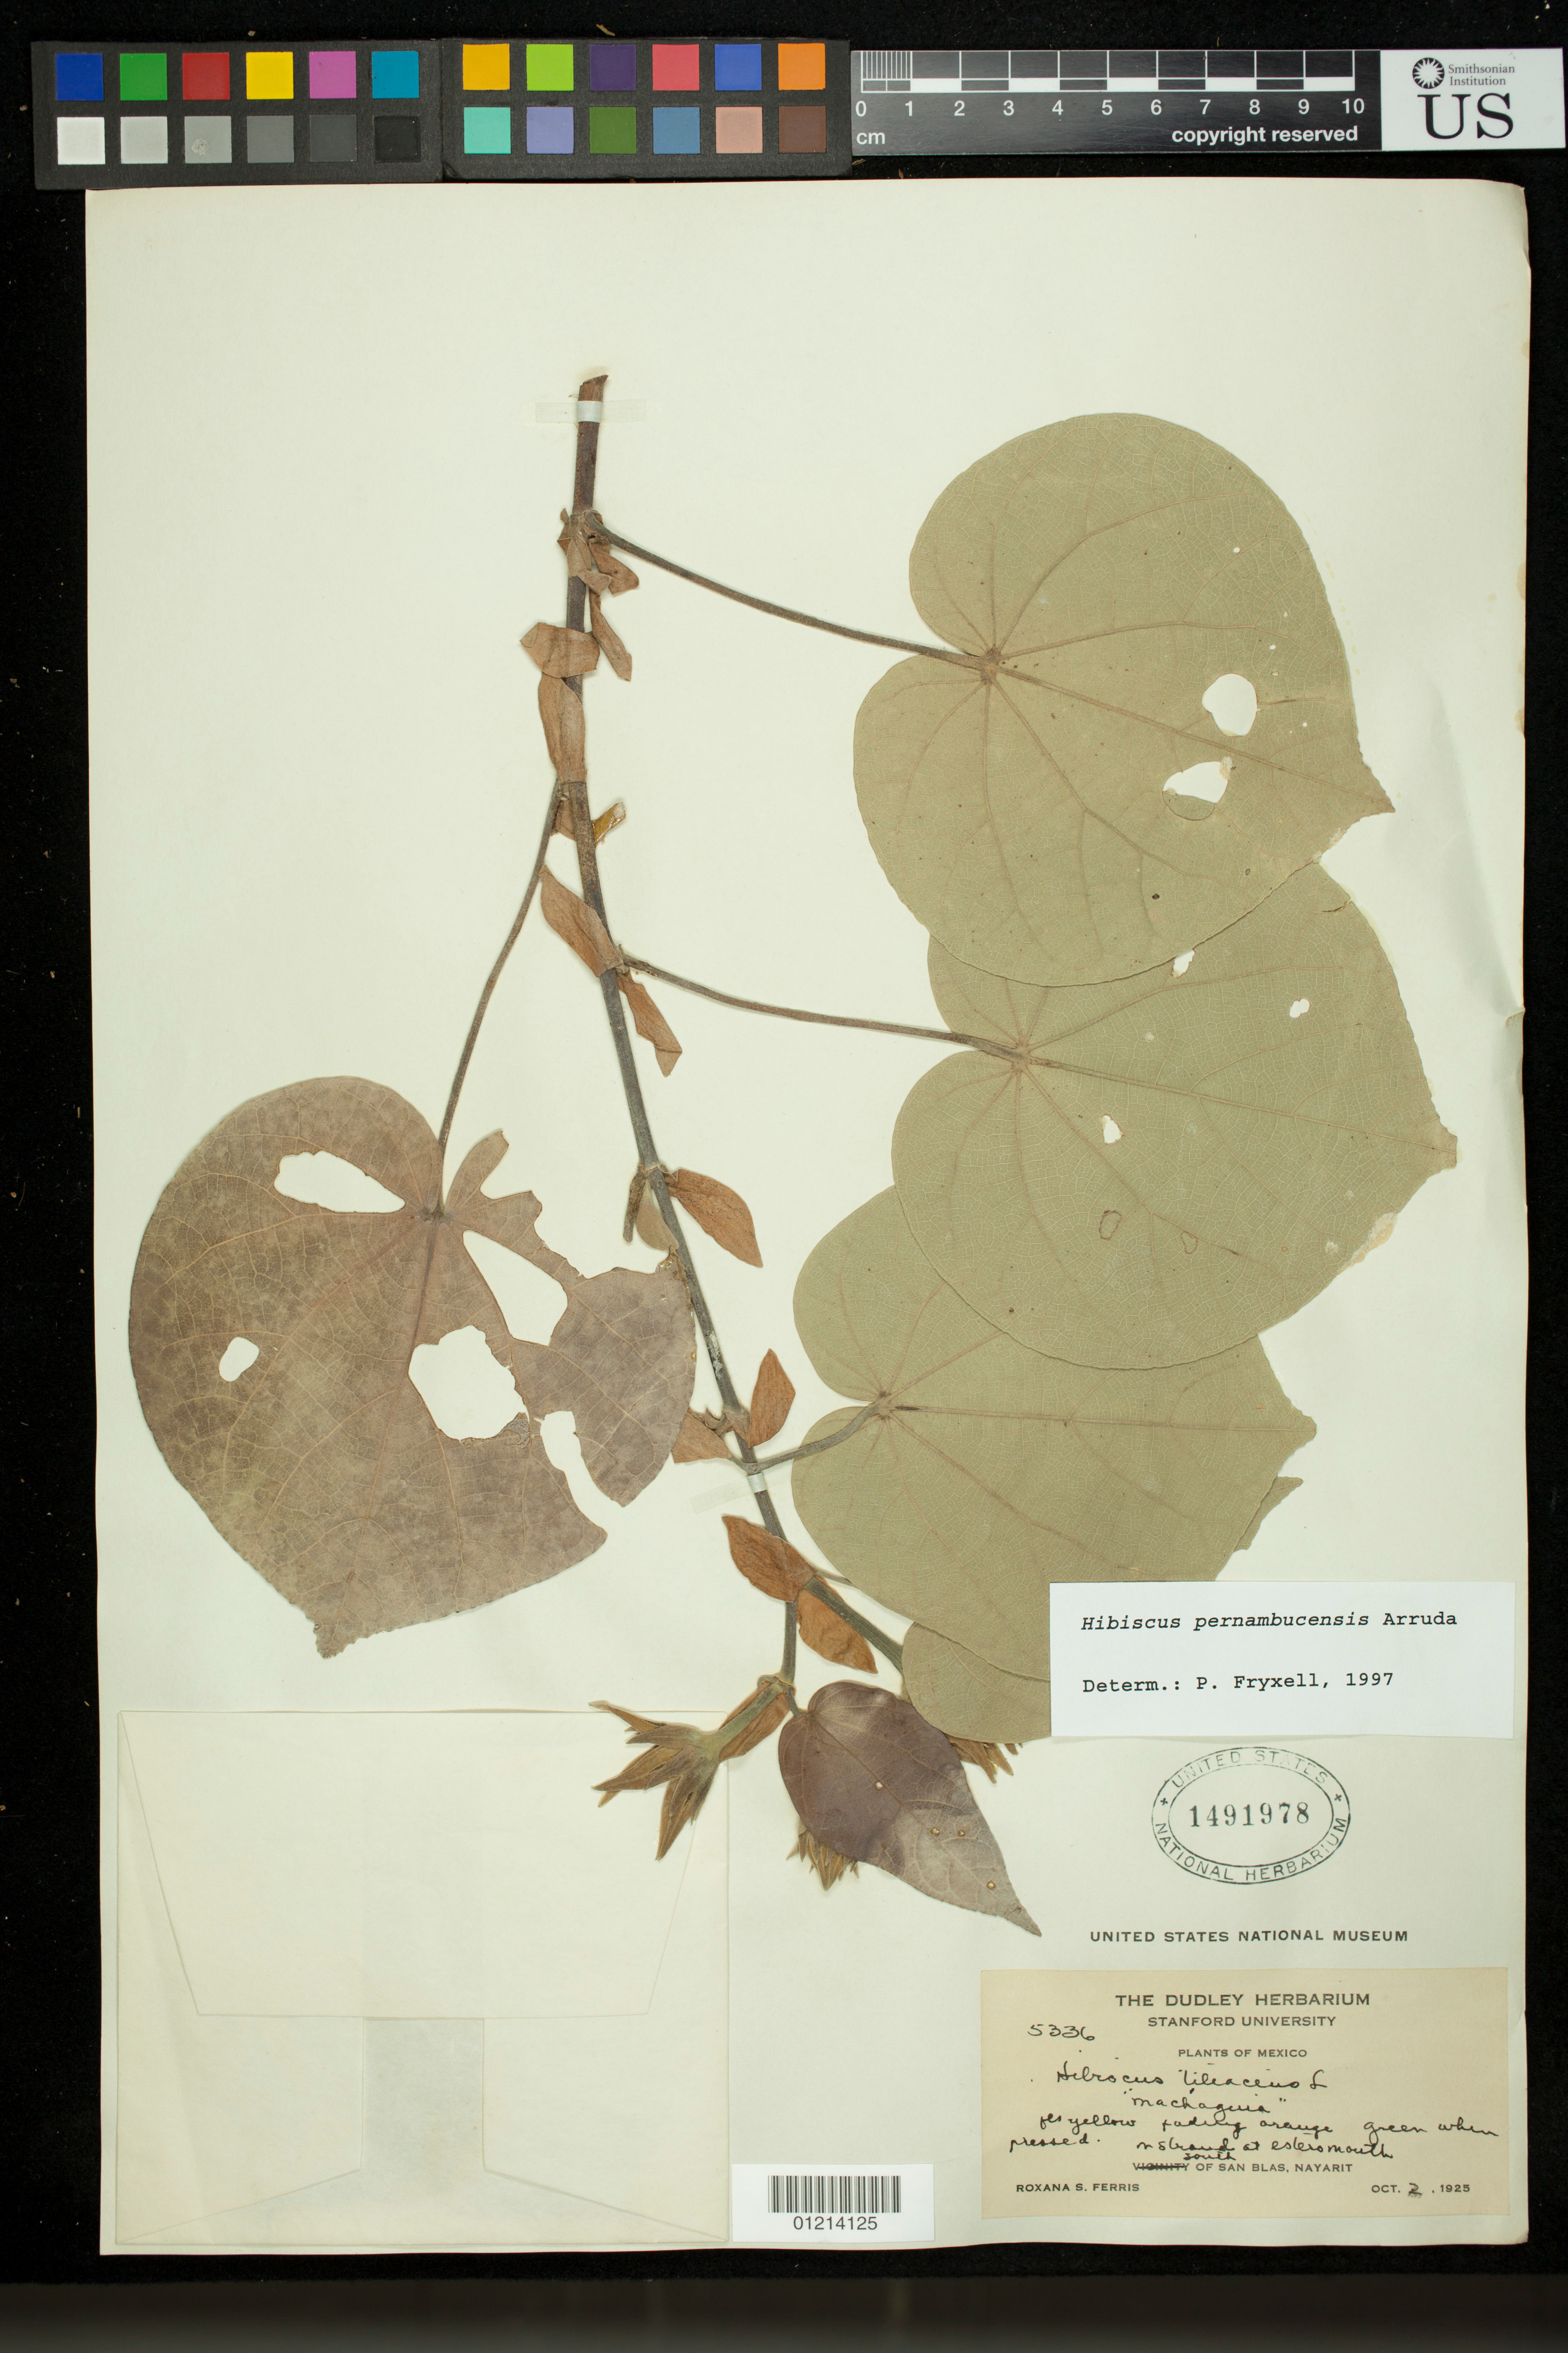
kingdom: Plantae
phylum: Tracheophyta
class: Magnoliopsida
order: Malvales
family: Malvaceae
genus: Talipariti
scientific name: Talipariti tiliaceum var. pernambucense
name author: (Arruda) Fryxell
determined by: Dorr, Laurence J., Curator (BOT), Smithsonian Institution - National Museum of Natural History (UNITED STATES)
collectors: R. S. Ferris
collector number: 5336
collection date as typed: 10 Feb 1925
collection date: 1925-02-10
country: Mexico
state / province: Nayarit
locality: South of San Blas, Nayarit: n s branch at estero mouth.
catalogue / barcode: US 1491978